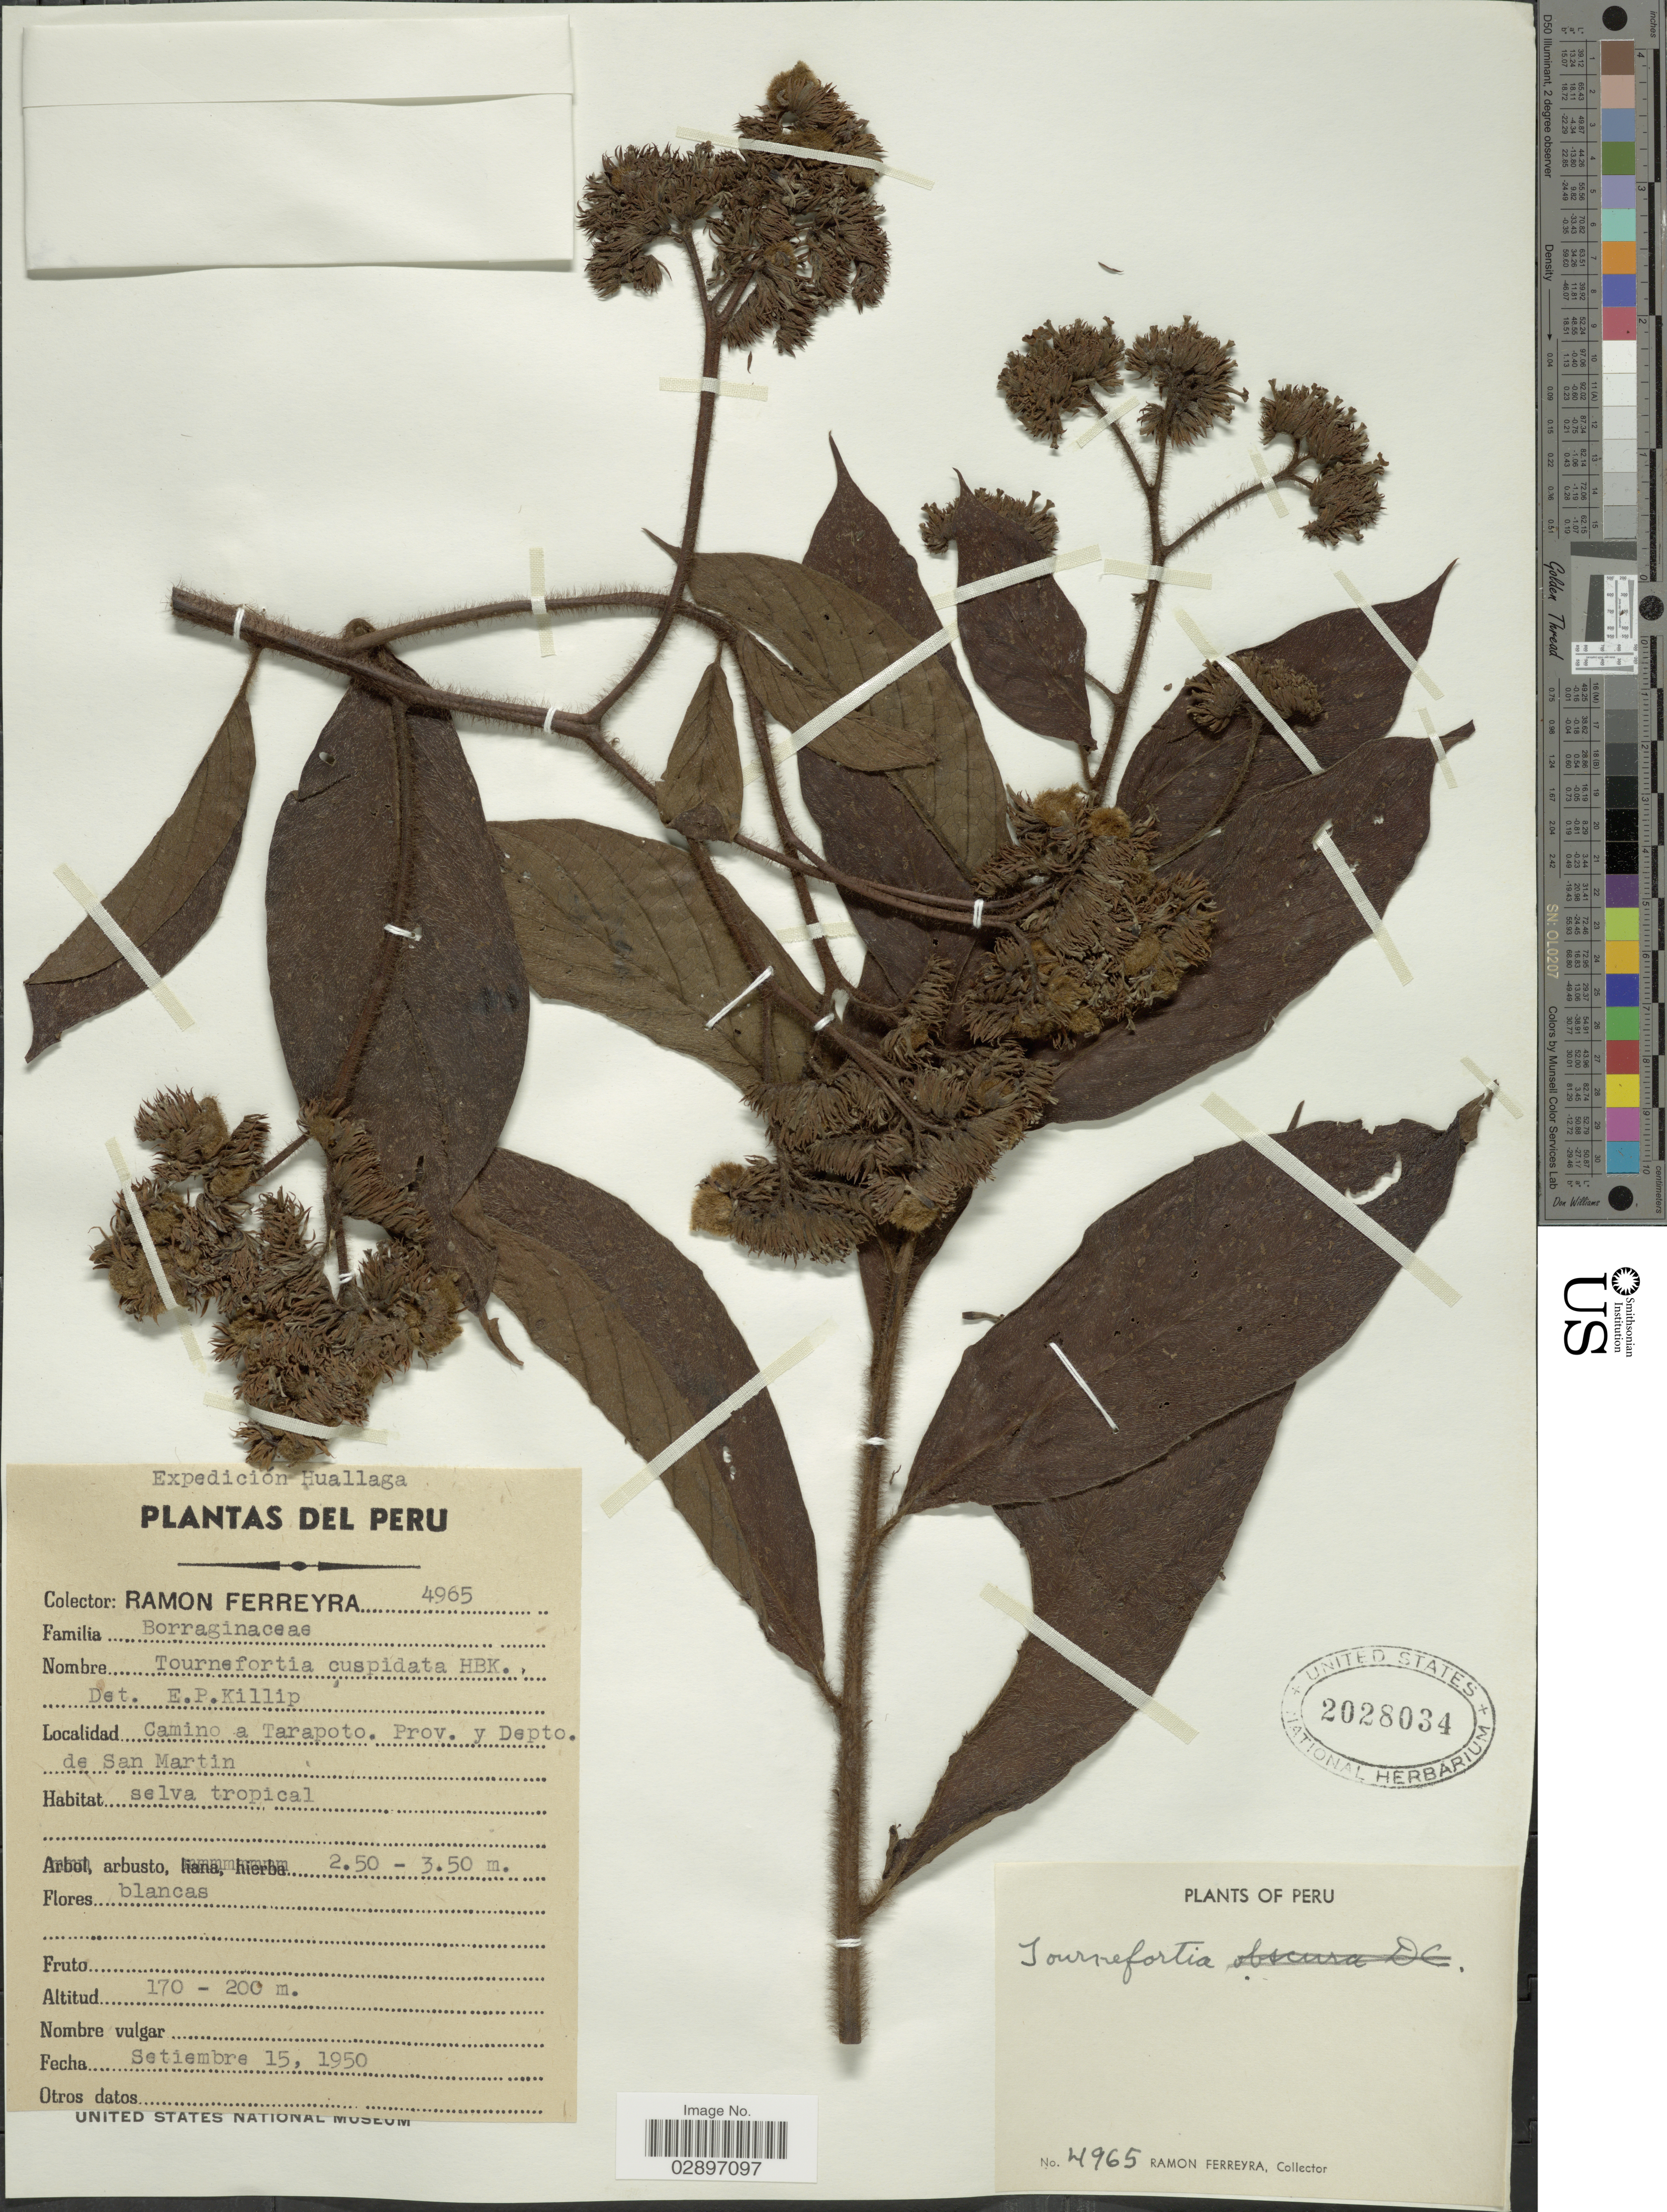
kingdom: Plantae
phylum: Tracheophyta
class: Magnoliopsida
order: Boraginales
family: Heliotropiaceae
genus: Tournefortia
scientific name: Tournefortia cuspidata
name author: Kunth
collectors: R. A. Ferreyra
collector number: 4965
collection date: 1950-09-15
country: Peru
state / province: San Martín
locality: Camino a Tarapoto. Prov. y Depto. de San Martin.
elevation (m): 170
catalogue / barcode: US 2028034